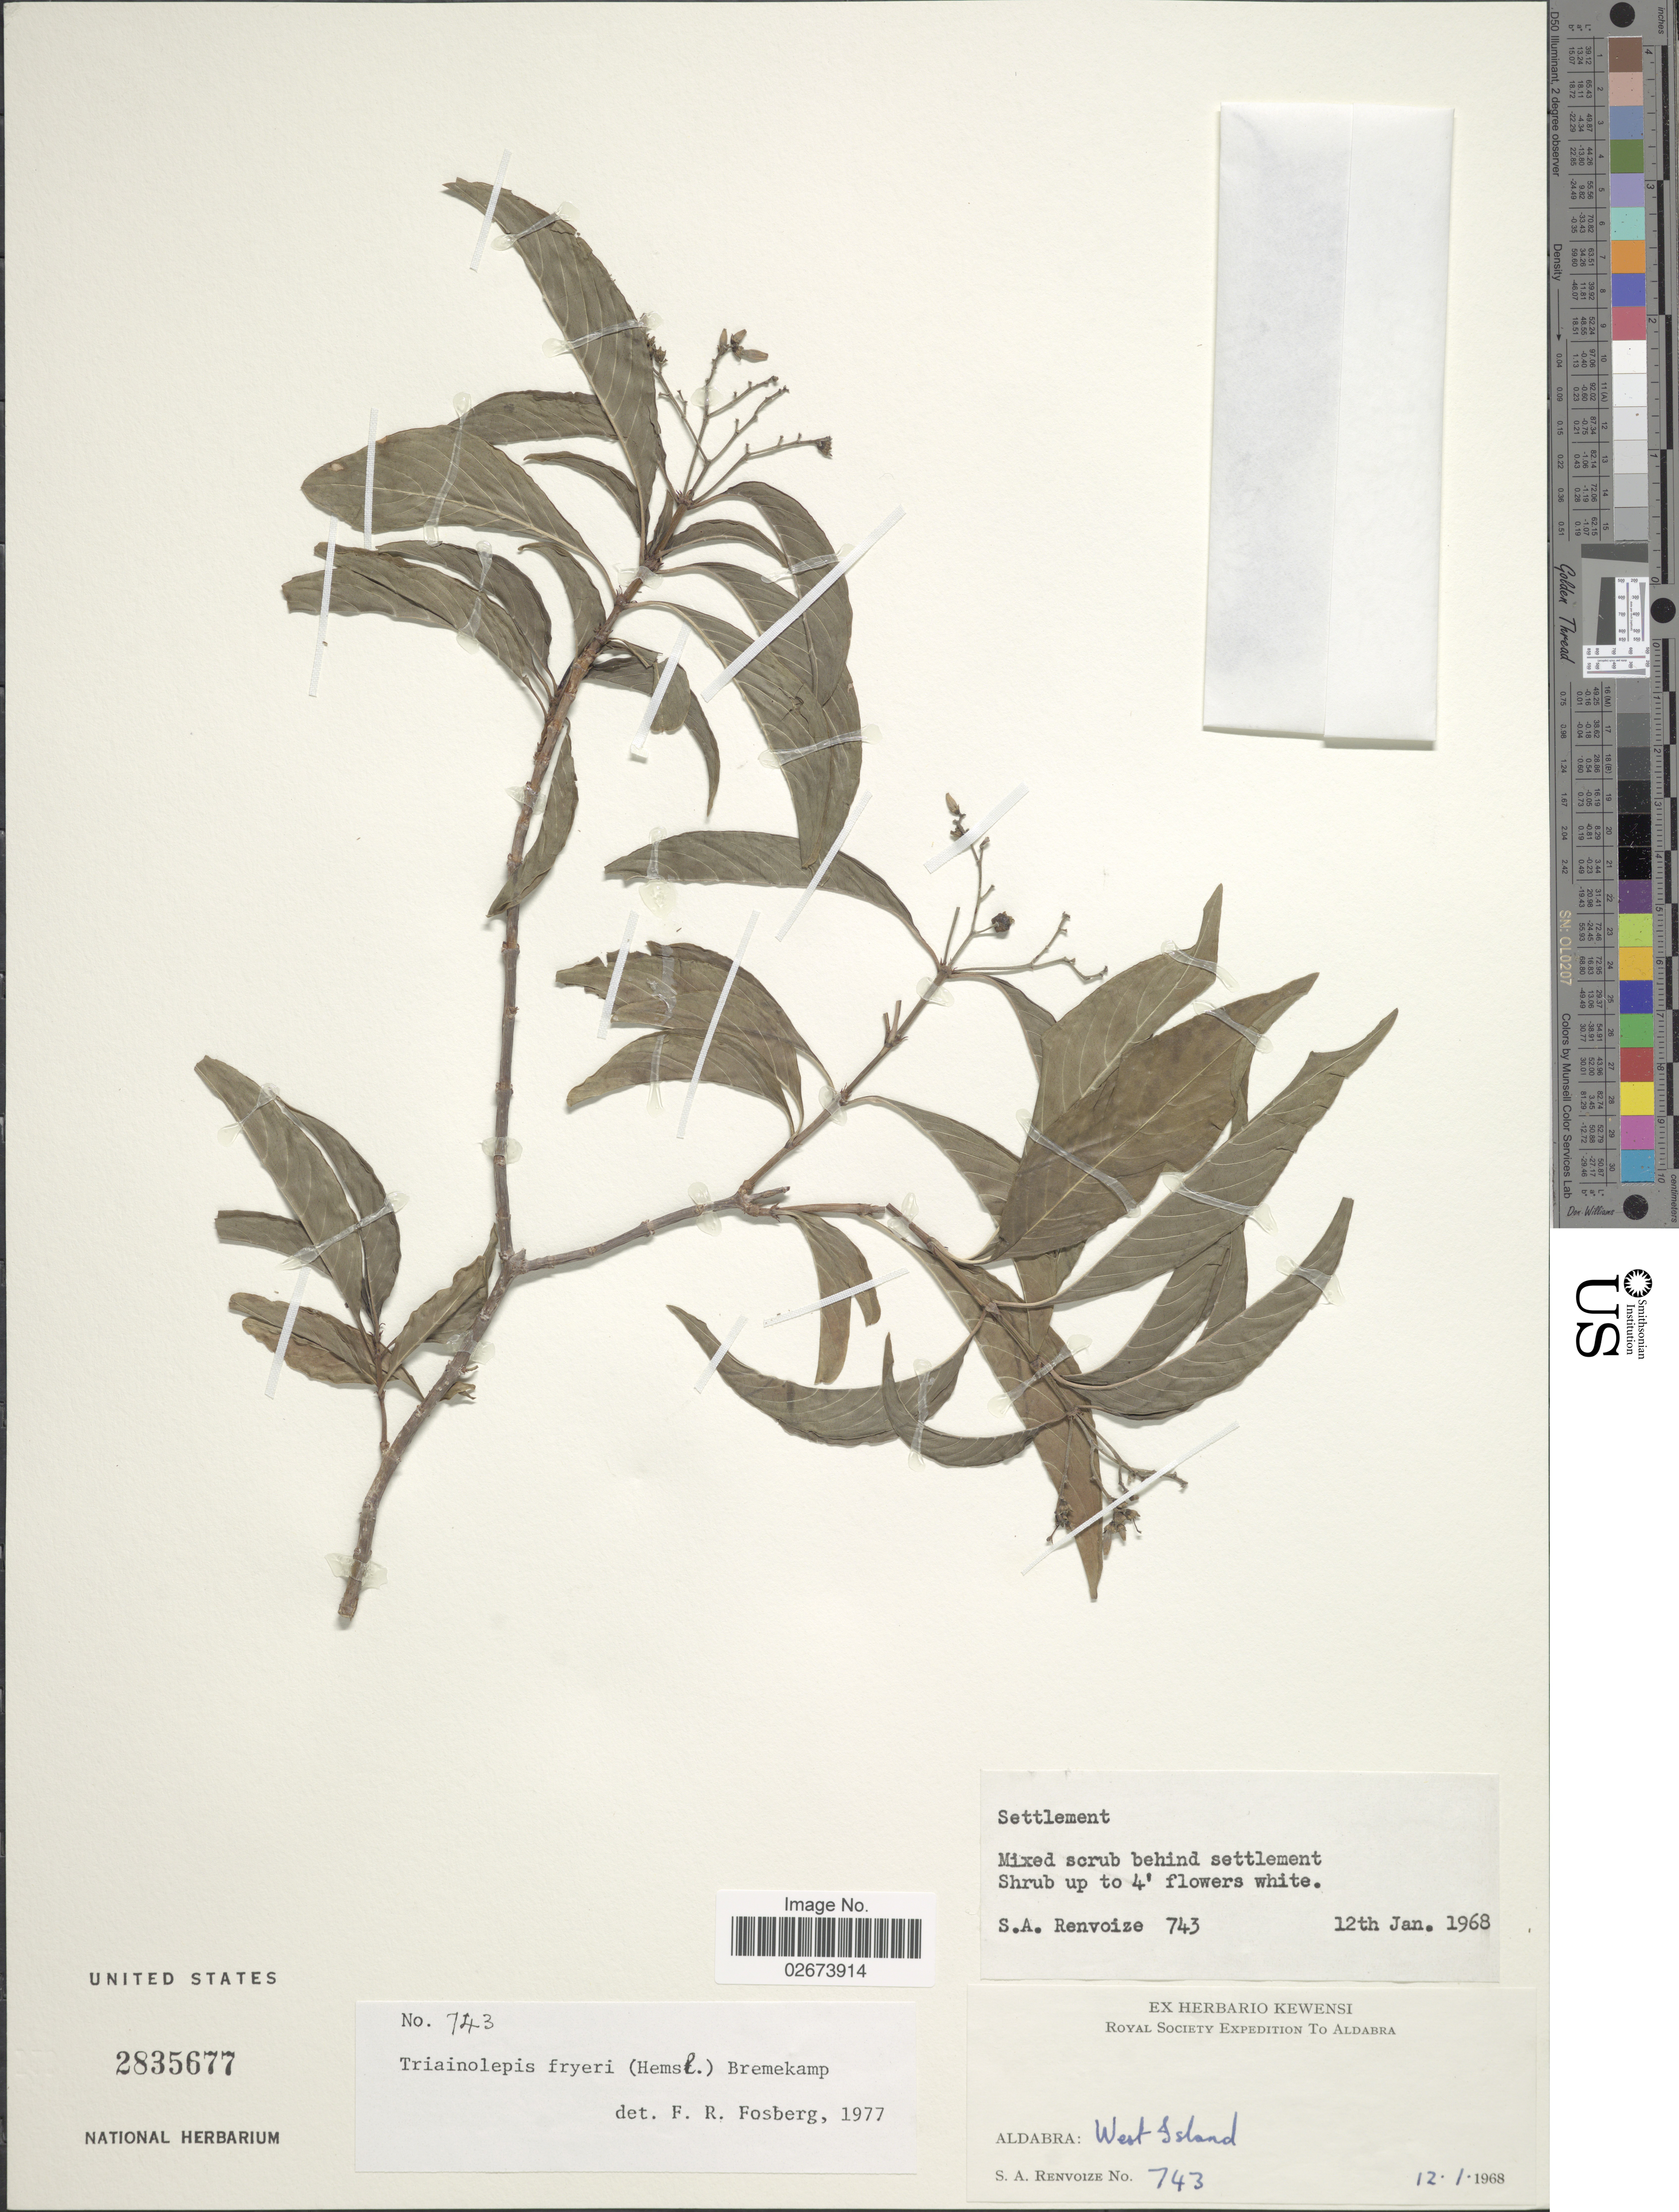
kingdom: Plantae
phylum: Tracheophyta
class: Magnoliopsida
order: Gentianales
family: Rubiaceae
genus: Triainolepis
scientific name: Triainolepis fryeri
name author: (Hemsl.) Bremek.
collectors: S. A. Renvoize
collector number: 743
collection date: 1968-01-12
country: Seychelles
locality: Aldabra: West Island. Settlement.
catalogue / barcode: US 2835677